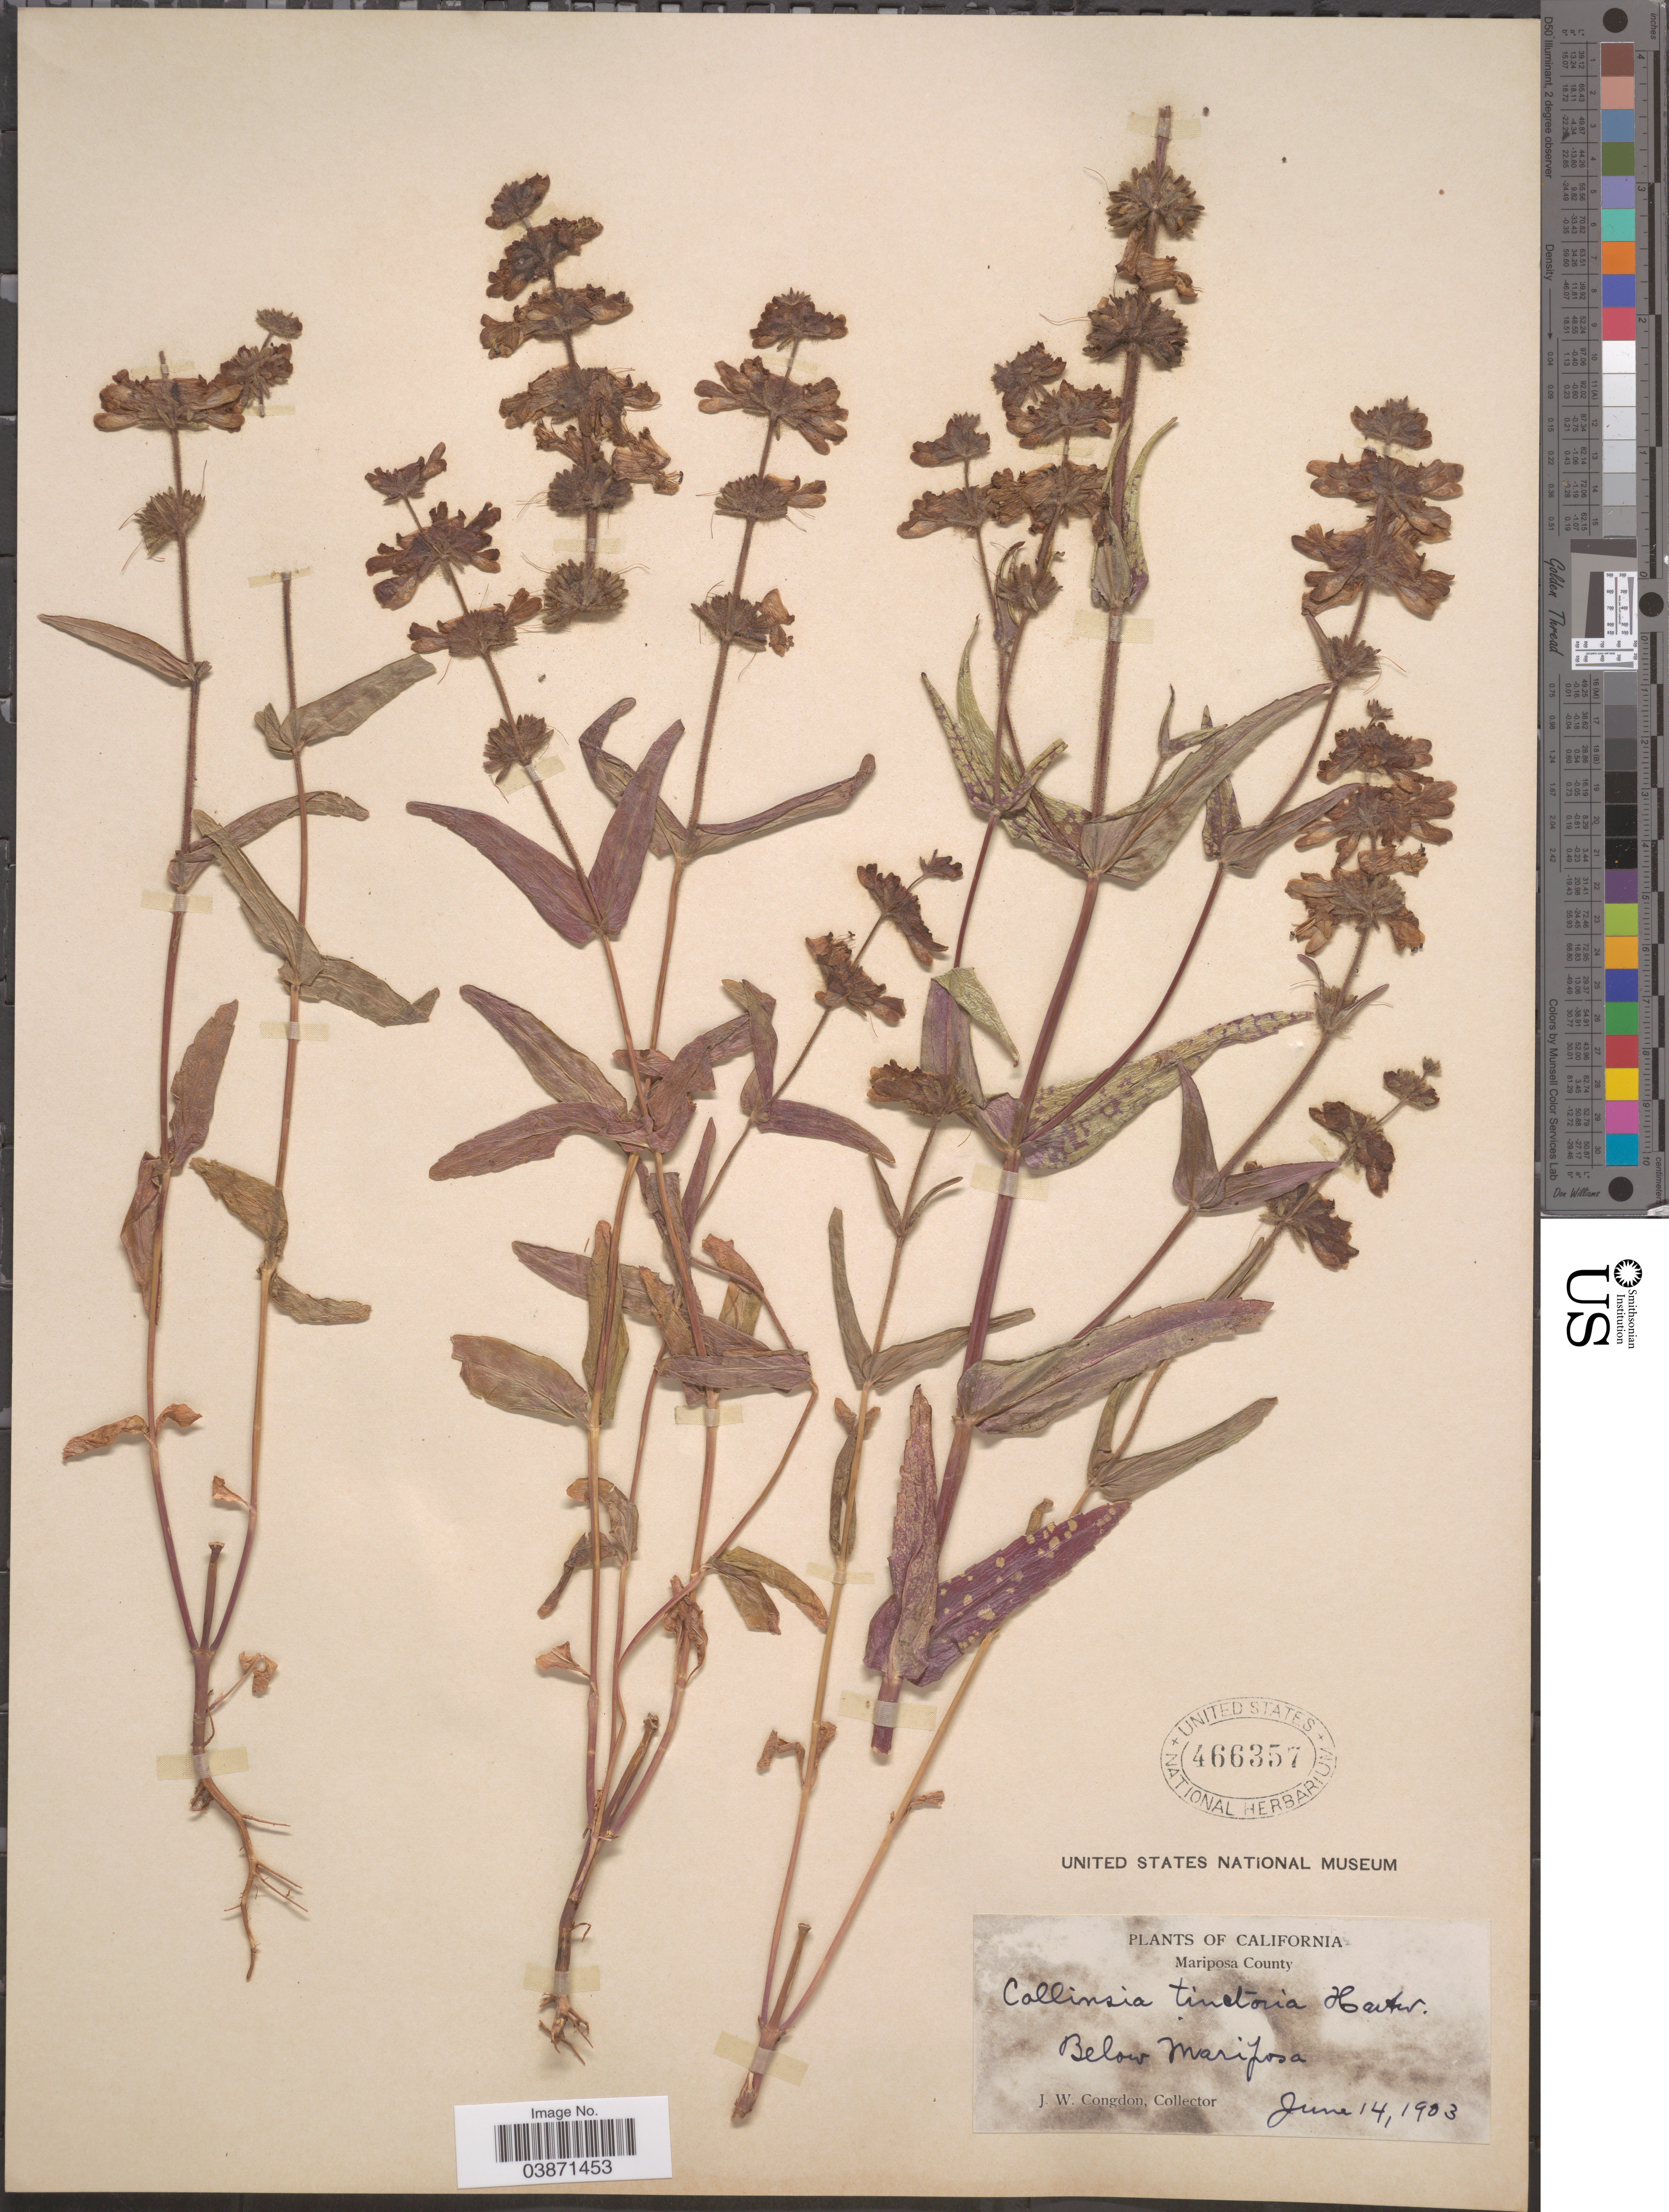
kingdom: Plantae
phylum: Tracheophyta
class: Magnoliopsida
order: Lamiales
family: Plantaginaceae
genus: Collinsia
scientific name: Collinsia tinctoria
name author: Hartw. ex Benth.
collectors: J. W. Congdon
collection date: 1903-06-14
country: United States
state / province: California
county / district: Mariposa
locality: Mariposa County. Below Mariposa.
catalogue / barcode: US 466357